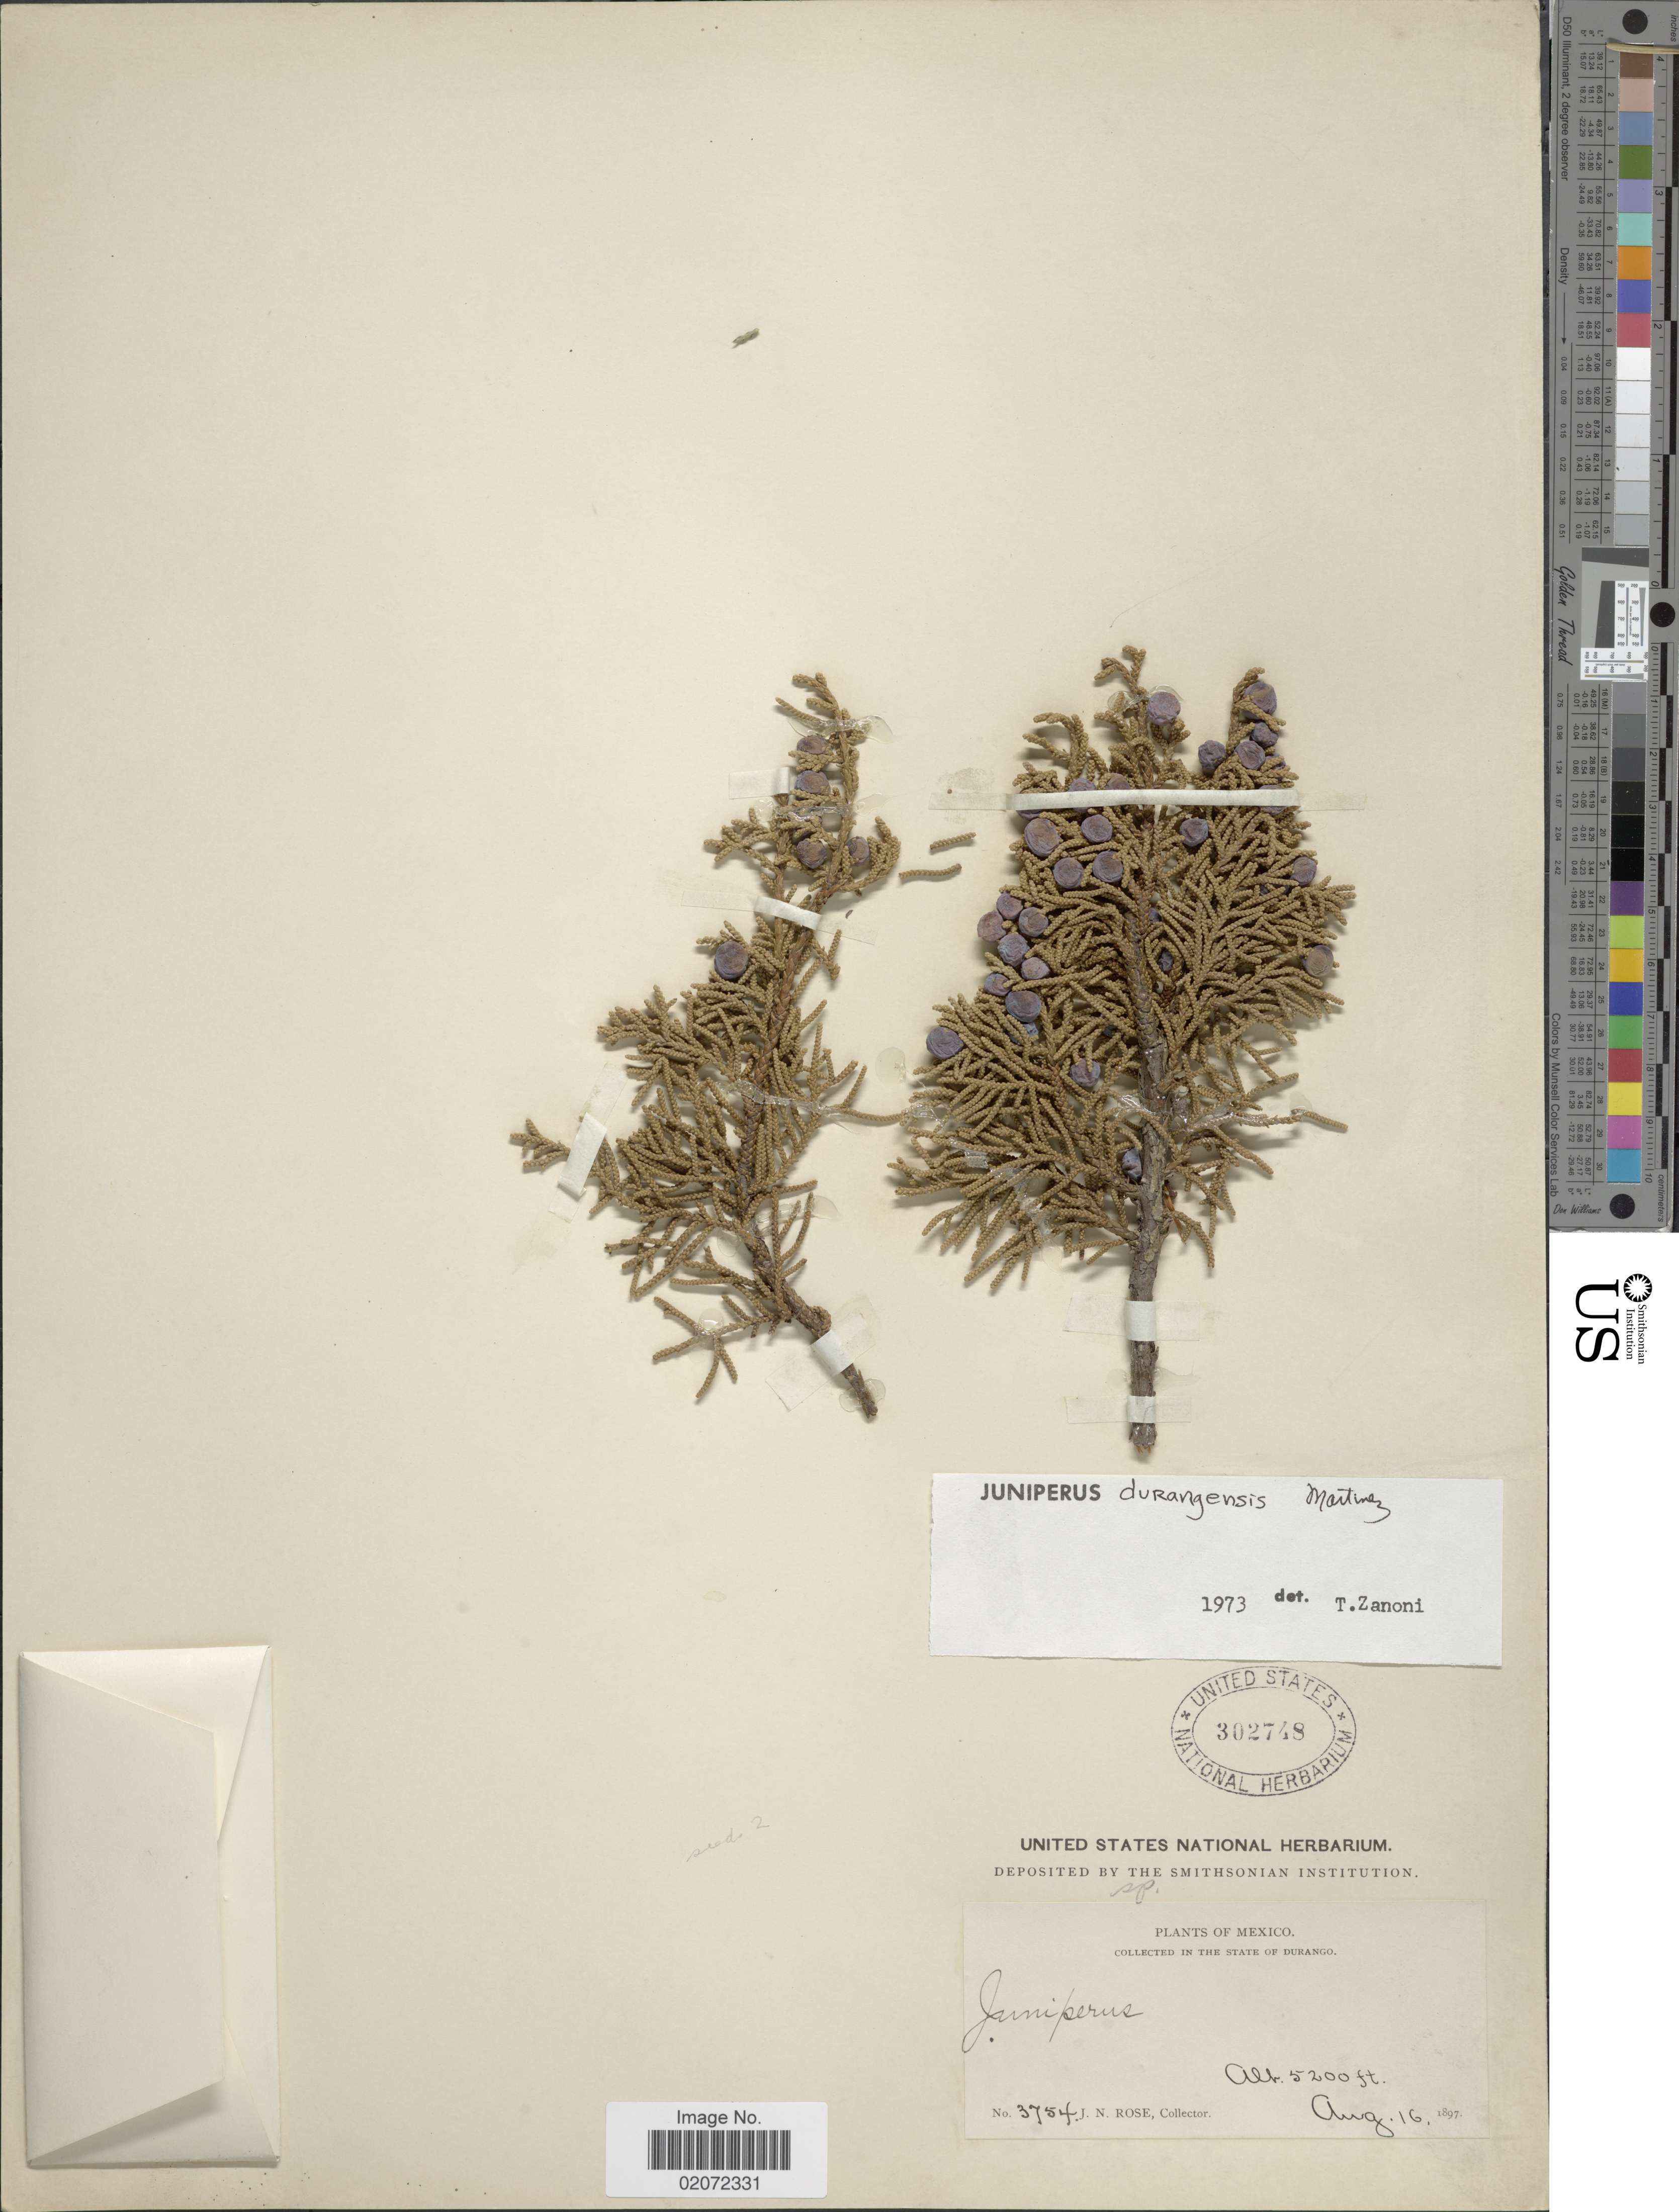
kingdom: Plantae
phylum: Tracheophyta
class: Pinopsida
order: Pinales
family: Cupressaceae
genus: Juniperus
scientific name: Juniperus durangensis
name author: Martínez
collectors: J. N. Rose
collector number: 3754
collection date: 1897-08-16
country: Mexico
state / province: Durango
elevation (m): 1585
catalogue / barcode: US 302748